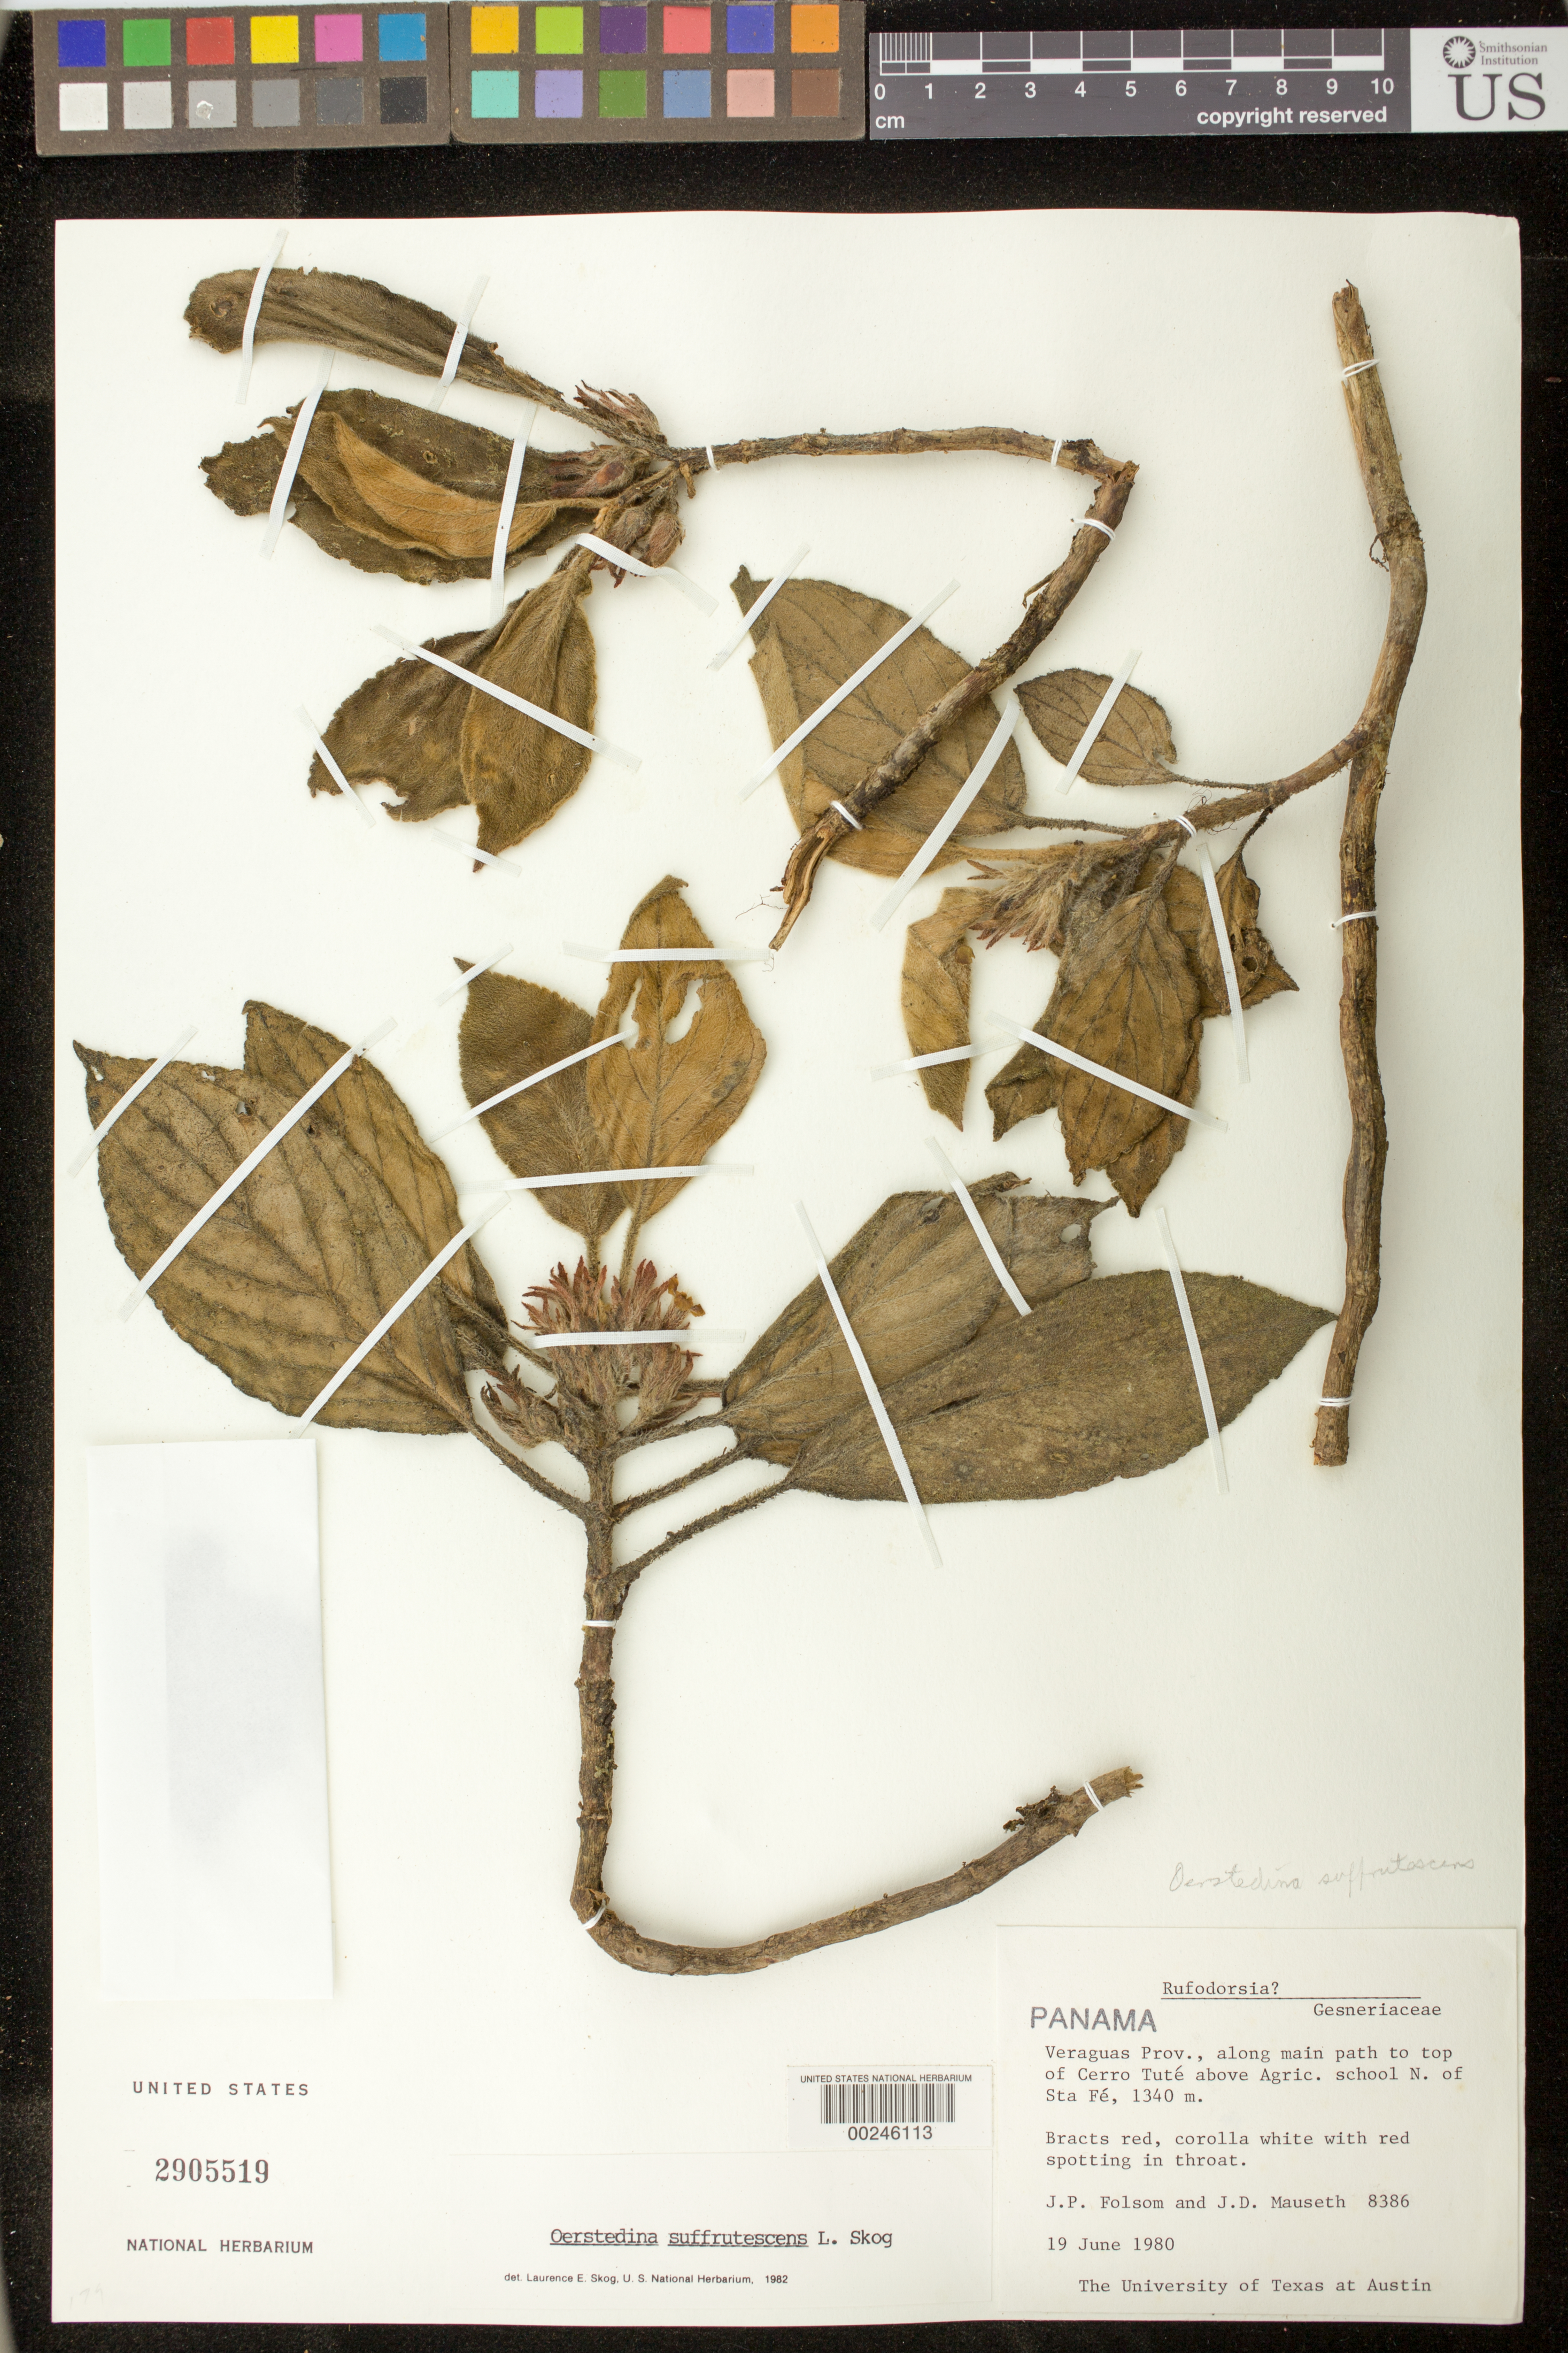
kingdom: Plantae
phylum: Tracheophyta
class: Magnoliopsida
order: Lamiales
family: Gesneriaceae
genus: Oerstedina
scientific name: Oerstedina suffrutescens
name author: L.E. Skog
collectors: J. P. Folsom & J. Mauseth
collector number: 8386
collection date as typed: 19 Jun 1980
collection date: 1980-06-19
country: Panama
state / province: Veraguas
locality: Along main path to top of Cerro Tute above Agric school N of Sta Fe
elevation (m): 1340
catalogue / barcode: US 2905519